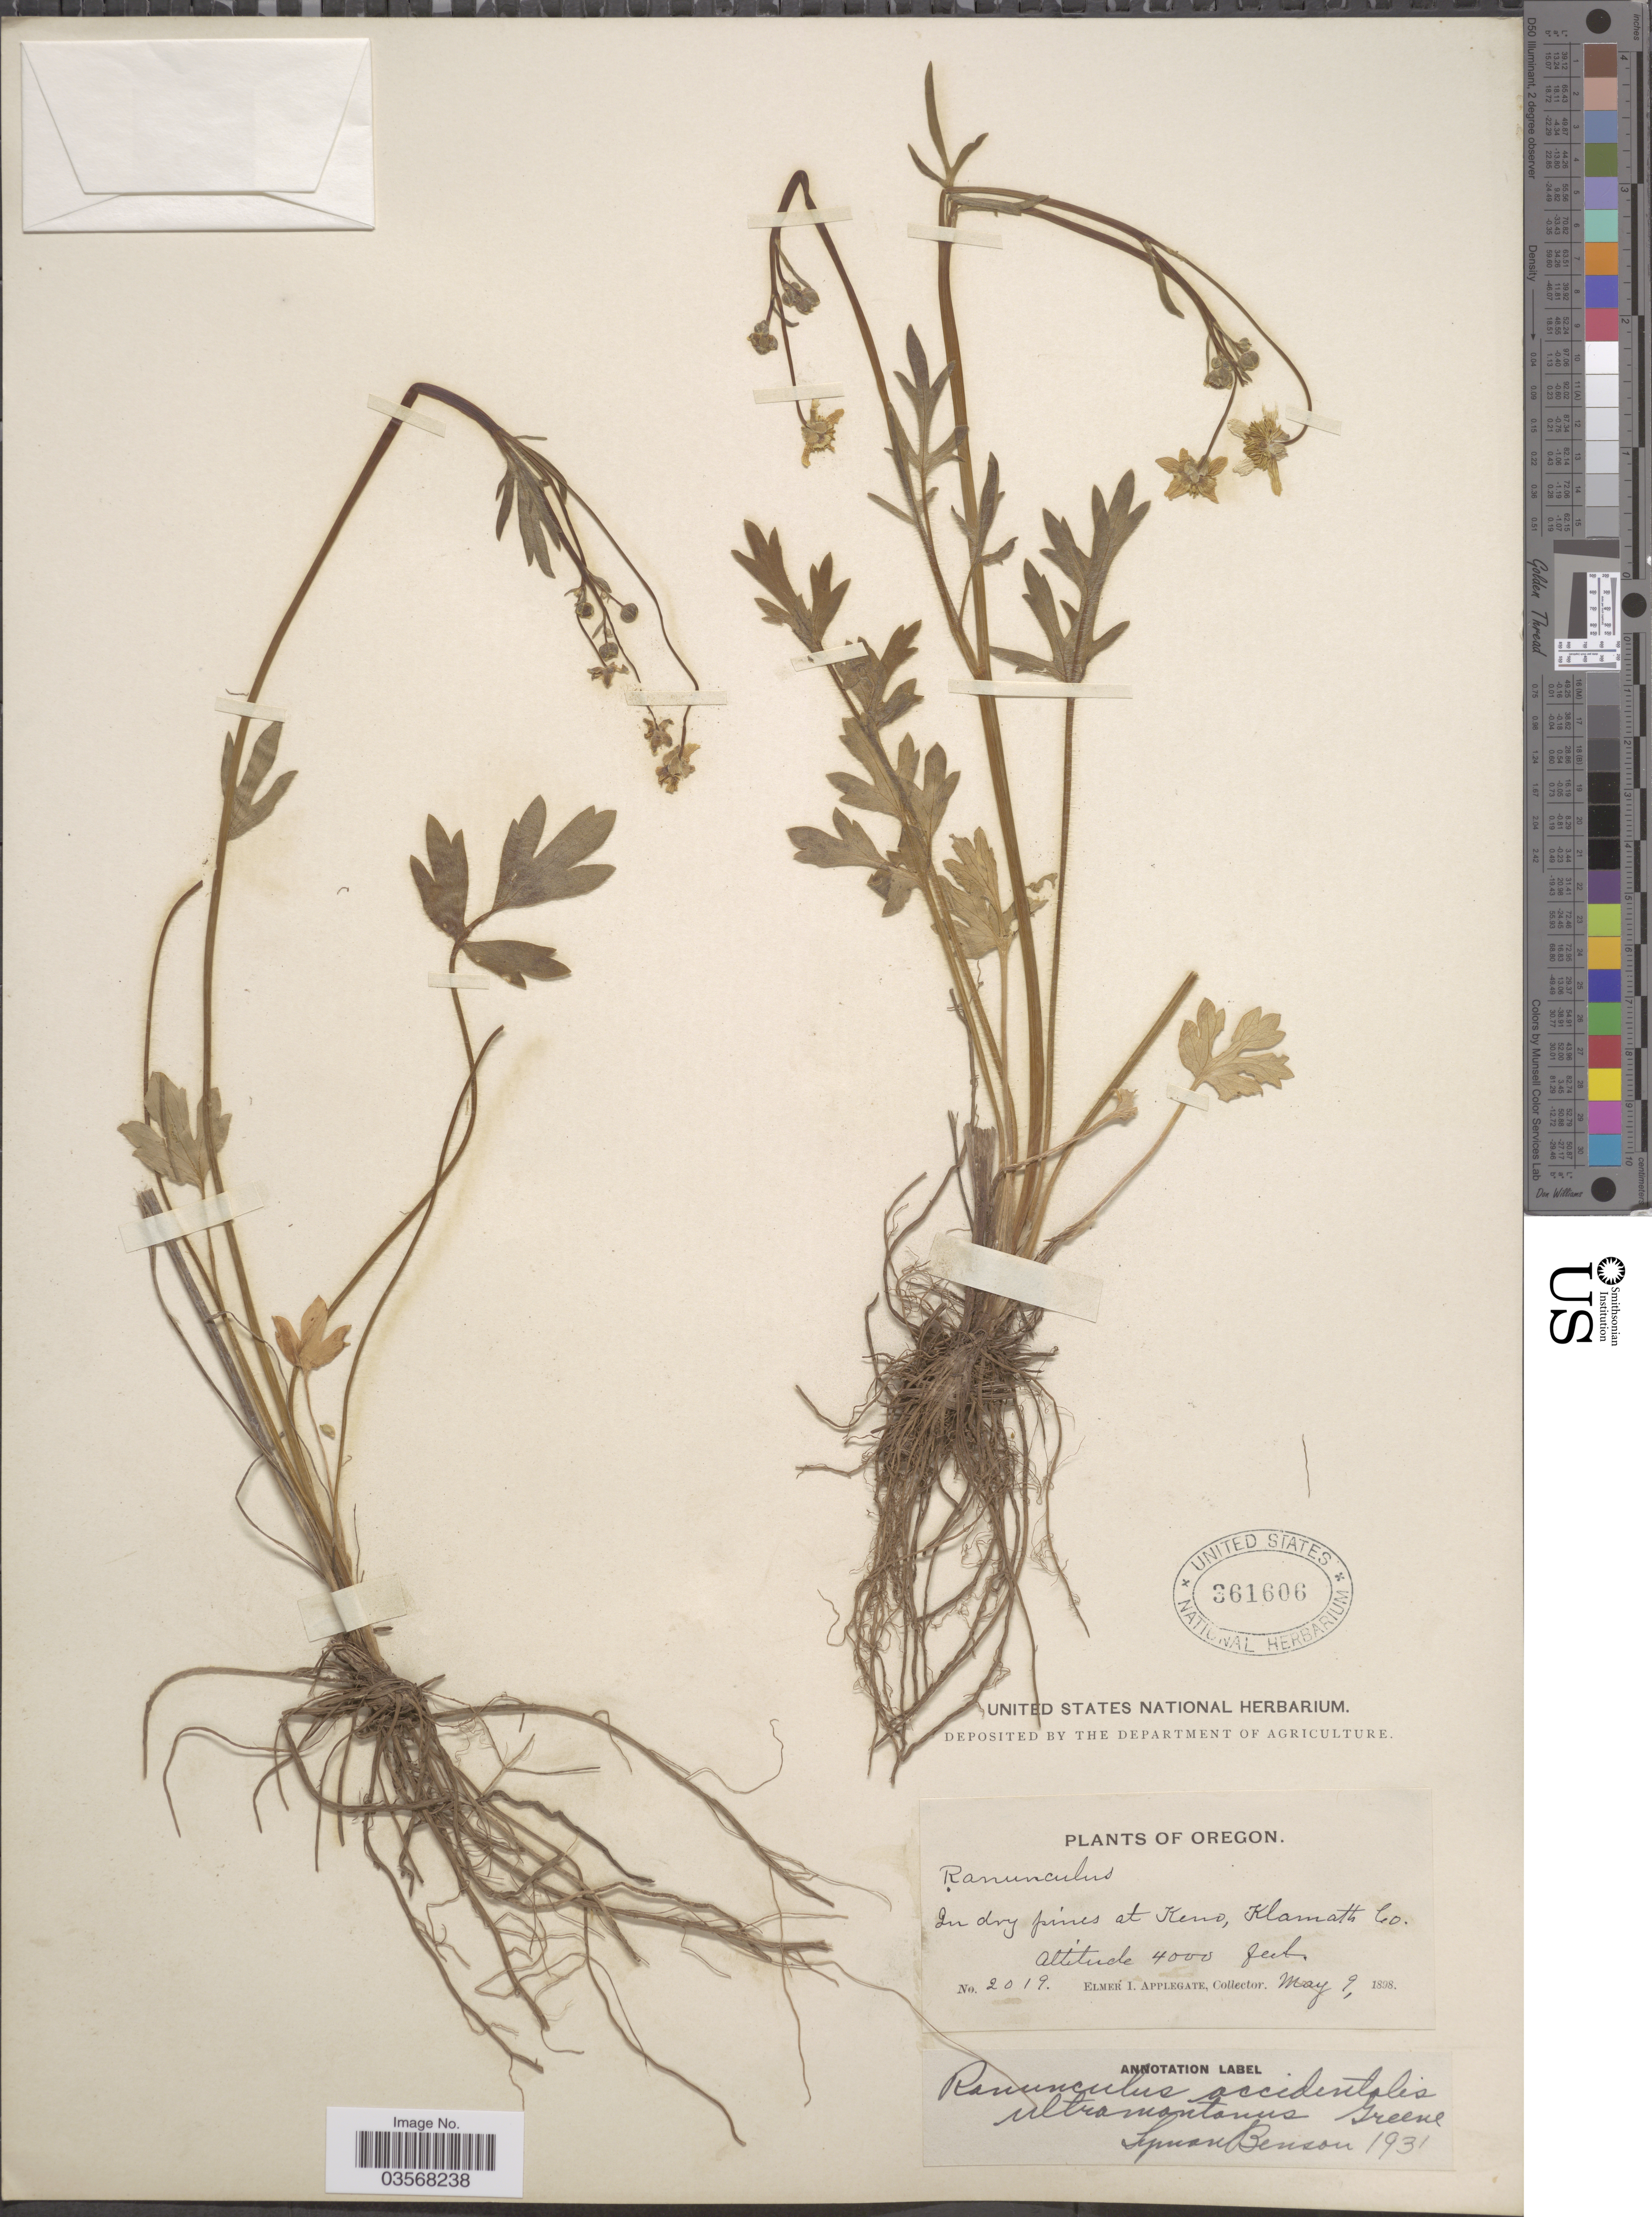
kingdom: Plantae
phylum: Tracheophyta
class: Magnoliopsida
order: Ranunculales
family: Ranunculaceae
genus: Ranunculus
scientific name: Ranunculus occidentalis var. ultramontanus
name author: Nutt.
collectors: E. I. Applegate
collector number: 2019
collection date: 1898-05-09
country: United States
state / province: Oregon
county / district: Klamath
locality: In dry pines at Keno, Klamath Co.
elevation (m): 1219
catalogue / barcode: US 361606